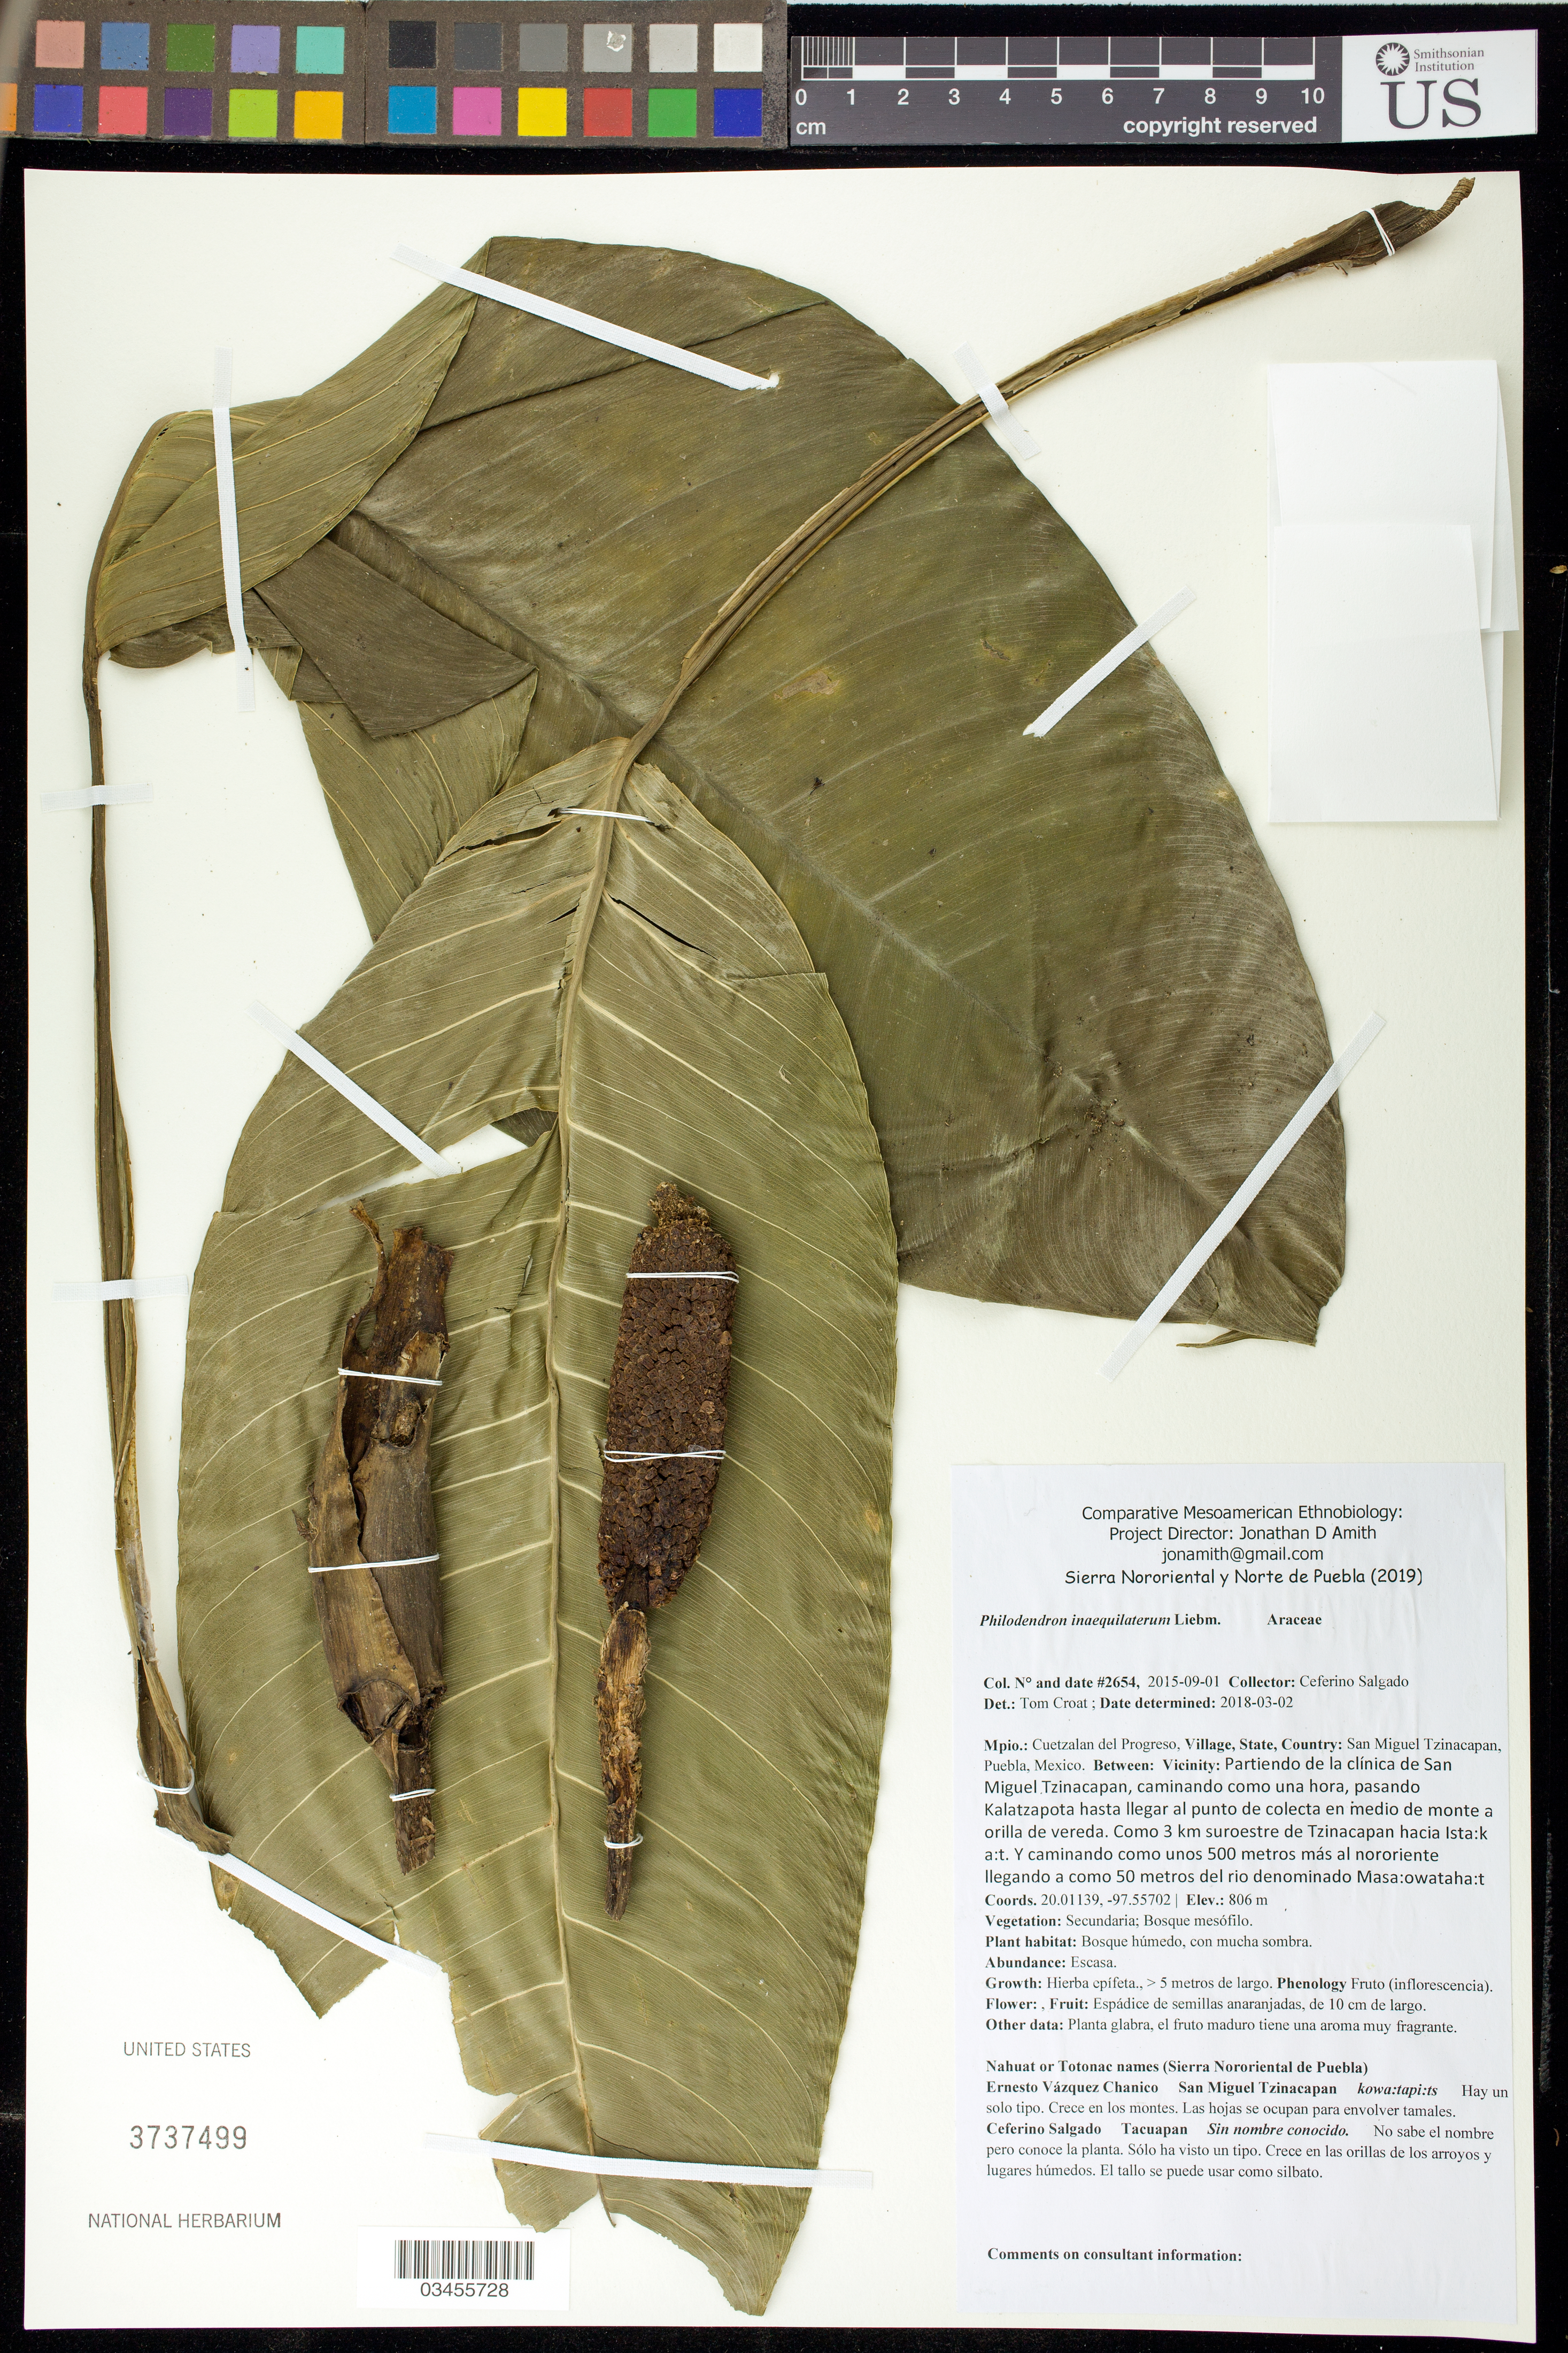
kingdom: Plantae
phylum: Tracheophyta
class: Liliopsida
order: Alismatales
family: Araceae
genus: Philodendron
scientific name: Philodendron inaequilaterum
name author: Liebm.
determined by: Croat, Thomas B., Missouri Botanical Garden (MO)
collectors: C. Salgado Castañeda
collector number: CSC_ 02654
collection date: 2015-09-01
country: México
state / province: Puebla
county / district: Cuetzalan del Progreso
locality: PUEBLO: San Miguel Tzinacapan; LOCALIDAD EXACTA: Partiendo de la clínica de San Miguel Tzinacapan, caminando como una hora, pasando Kalatzapota hasta llegar al punto de colecta en medio de monte a orilla de vereda. Como 3 km suroestre de Tzinacapan hacia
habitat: Bosque mesófilo | Bosque húmedo, con mucha sombra.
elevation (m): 806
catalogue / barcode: US 3737499